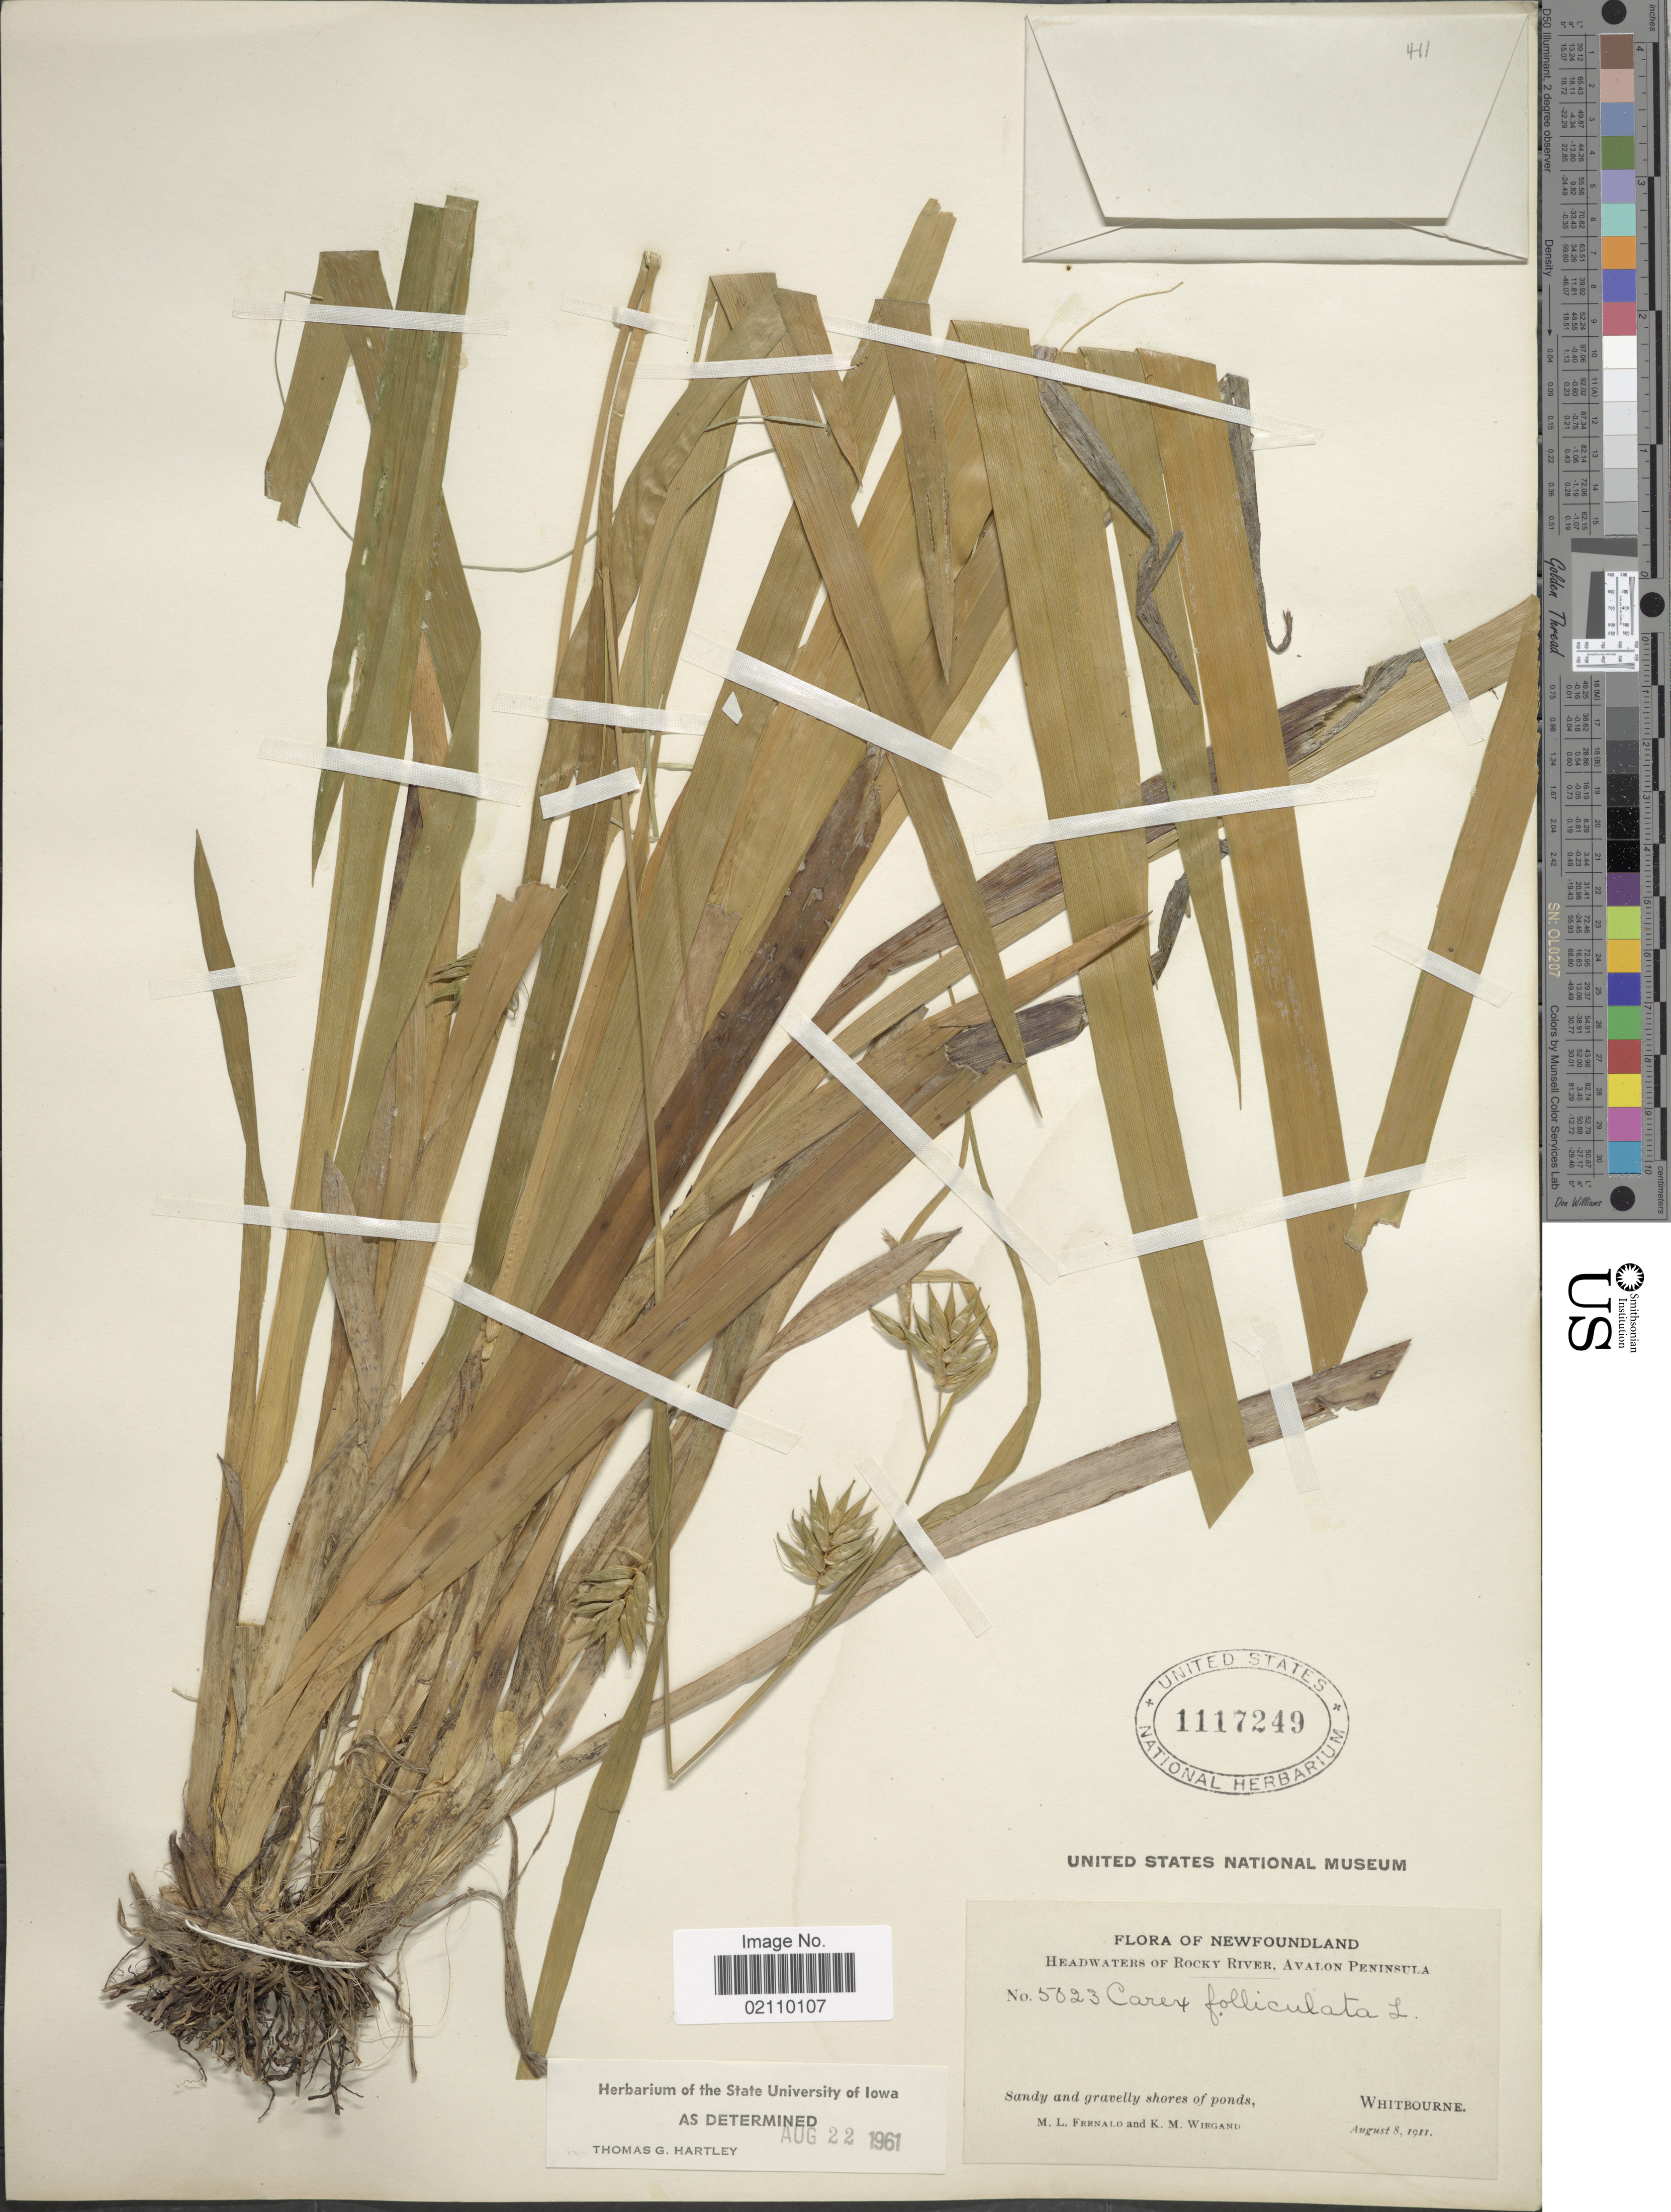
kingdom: Plantae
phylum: Tracheophyta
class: Liliopsida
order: Poales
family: Cyperaceae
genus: Carex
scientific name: Carex folliculata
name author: L.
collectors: M. L. Fernald & K. M. Wiegand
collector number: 5023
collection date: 1911-08-08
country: Canada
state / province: Newfoundland and Labrador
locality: Headwaters of Rocky River, Avalon Peninsula, sandy and gravelly shores of ponds, Whitbourne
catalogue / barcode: US 1117249